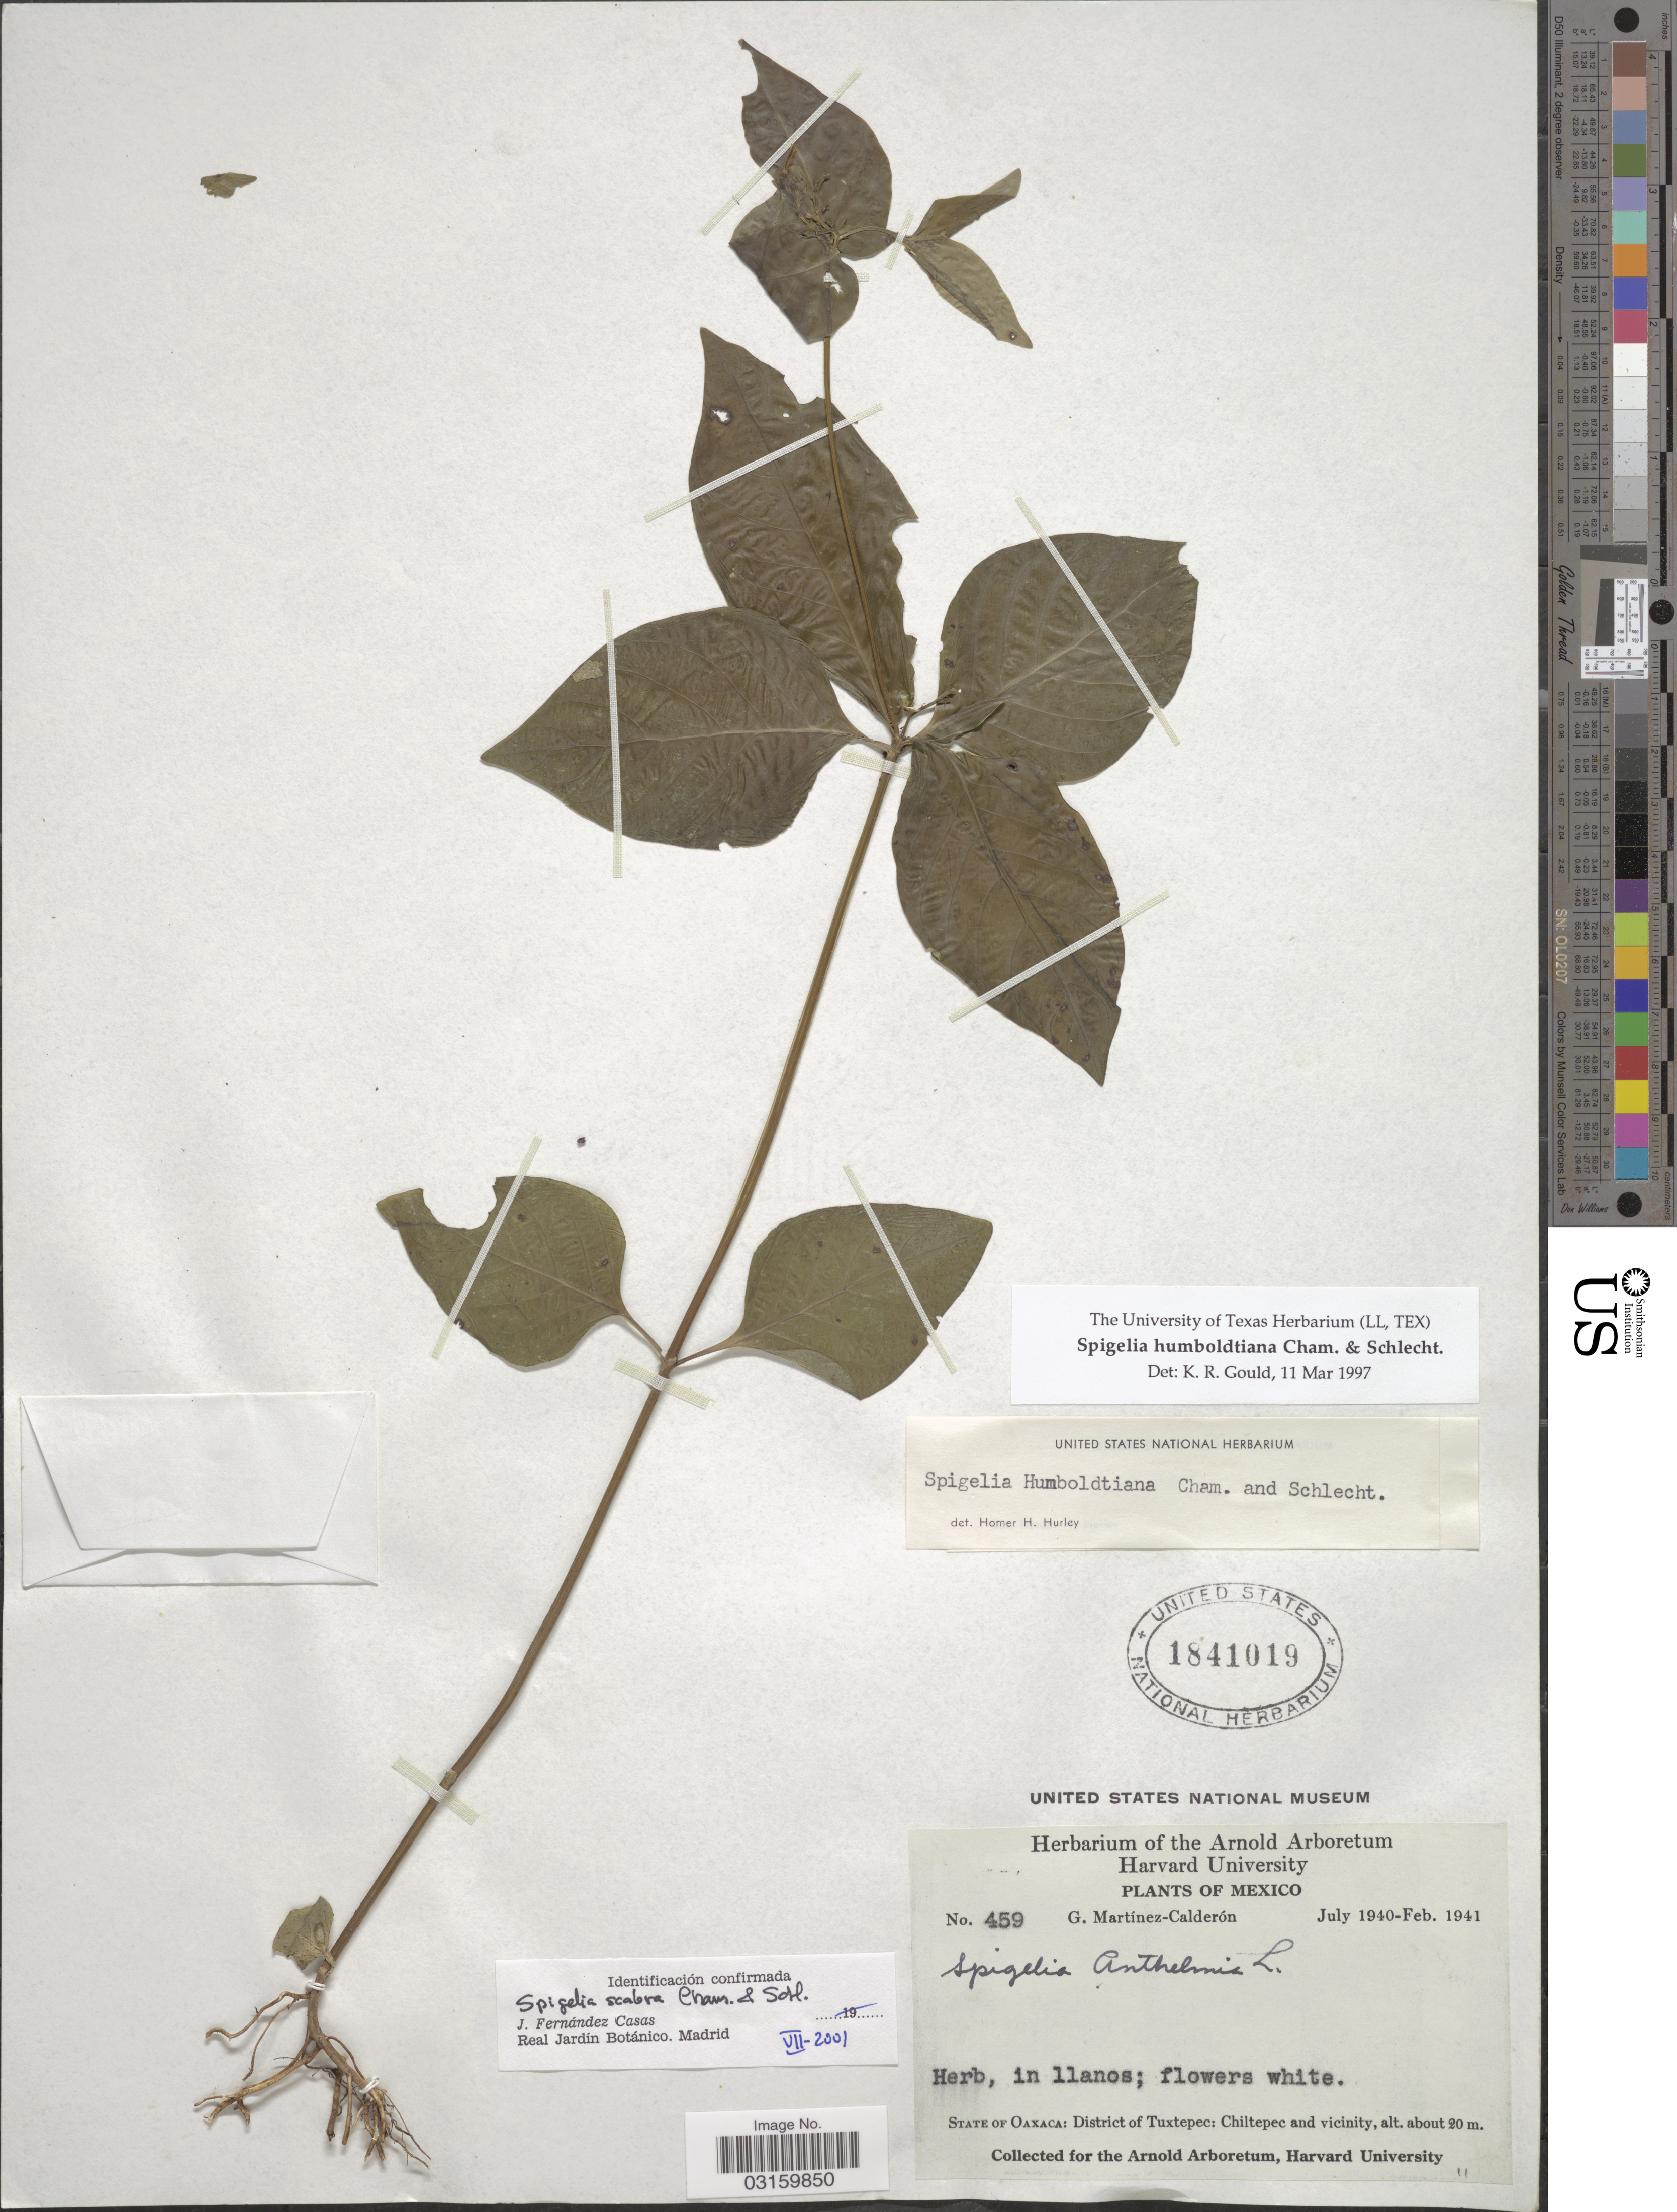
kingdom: Plantae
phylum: Tracheophyta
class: Magnoliopsida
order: Gentianales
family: Loganiaceae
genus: Spigelia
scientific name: Spigelia humboldtiana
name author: Cham. & Schltdl.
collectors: G. Martínez Calderón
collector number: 459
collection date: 1940-07/1941-02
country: Mexico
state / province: Oaxaca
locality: District of Tuxtepec: Chiltepec and vicinity.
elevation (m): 20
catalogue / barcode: US 1841019